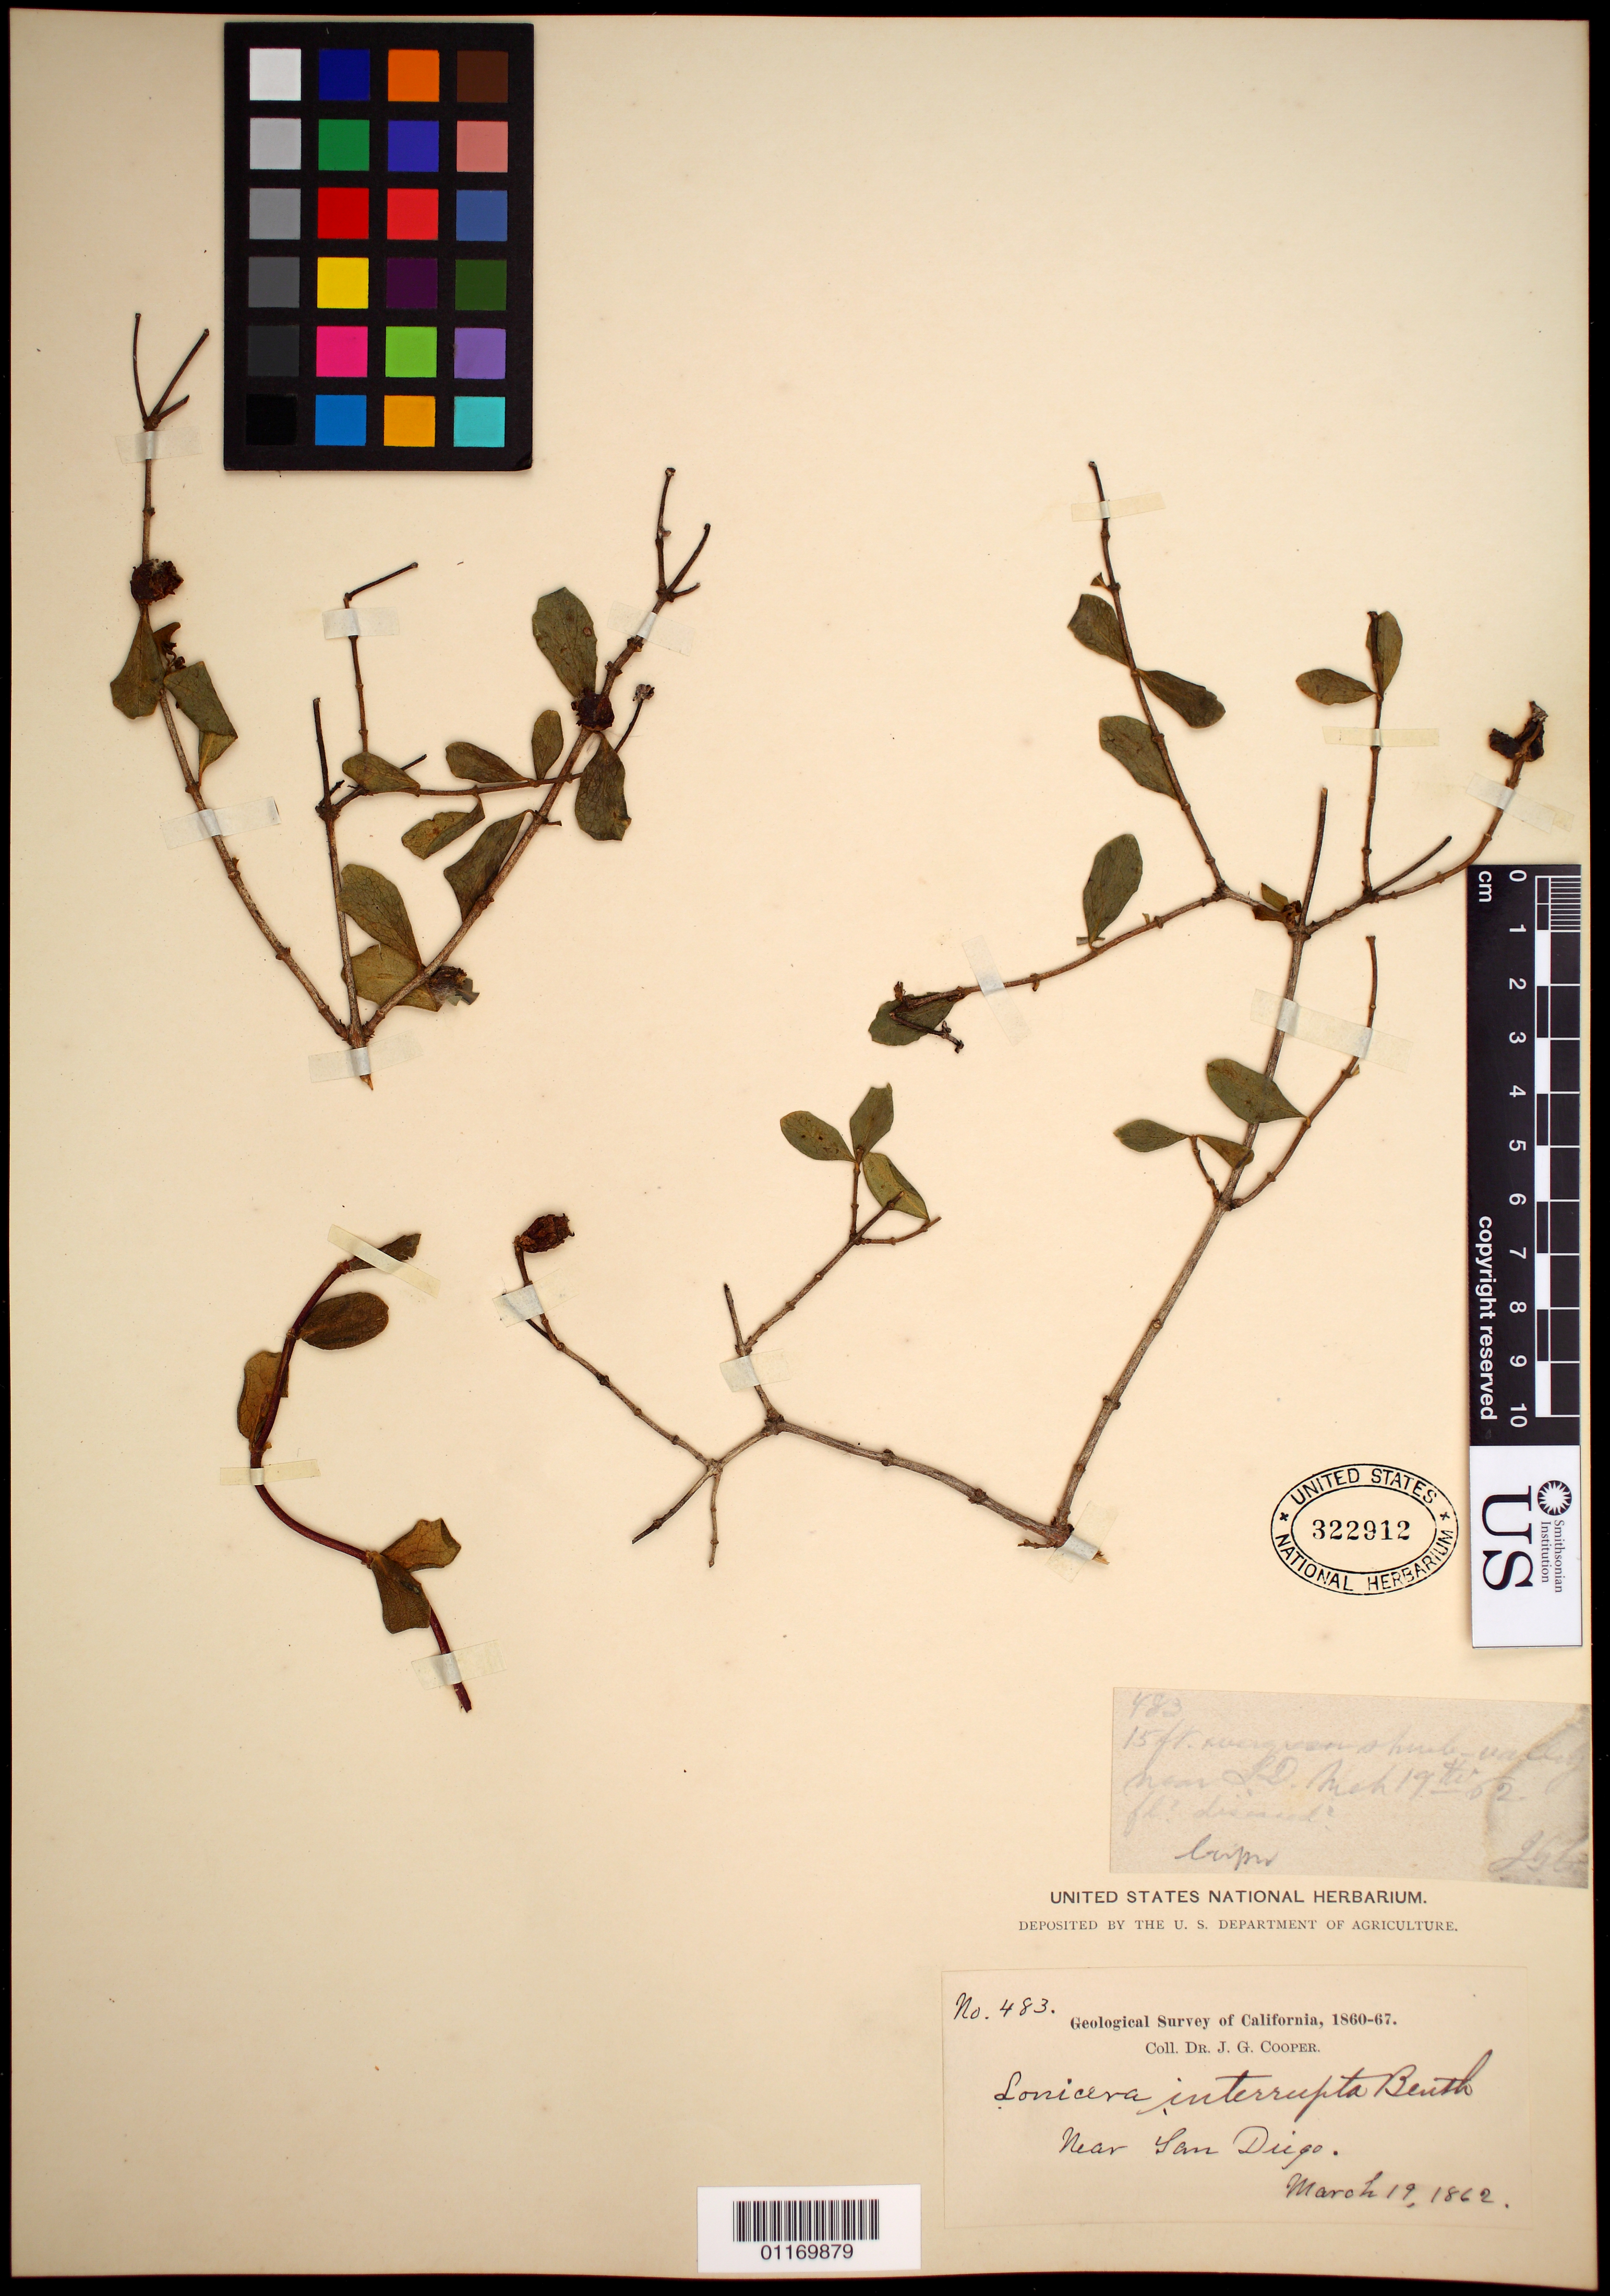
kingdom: Plantae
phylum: Tracheophyta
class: Magnoliopsida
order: Dipsacales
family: Caprifoliaceae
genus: Lonicera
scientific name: Lonicera interrupta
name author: Benth.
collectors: J. G. Cooper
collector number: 483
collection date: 1862-03-19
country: United States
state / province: California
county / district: San Diego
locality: near San Diego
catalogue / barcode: US 322912